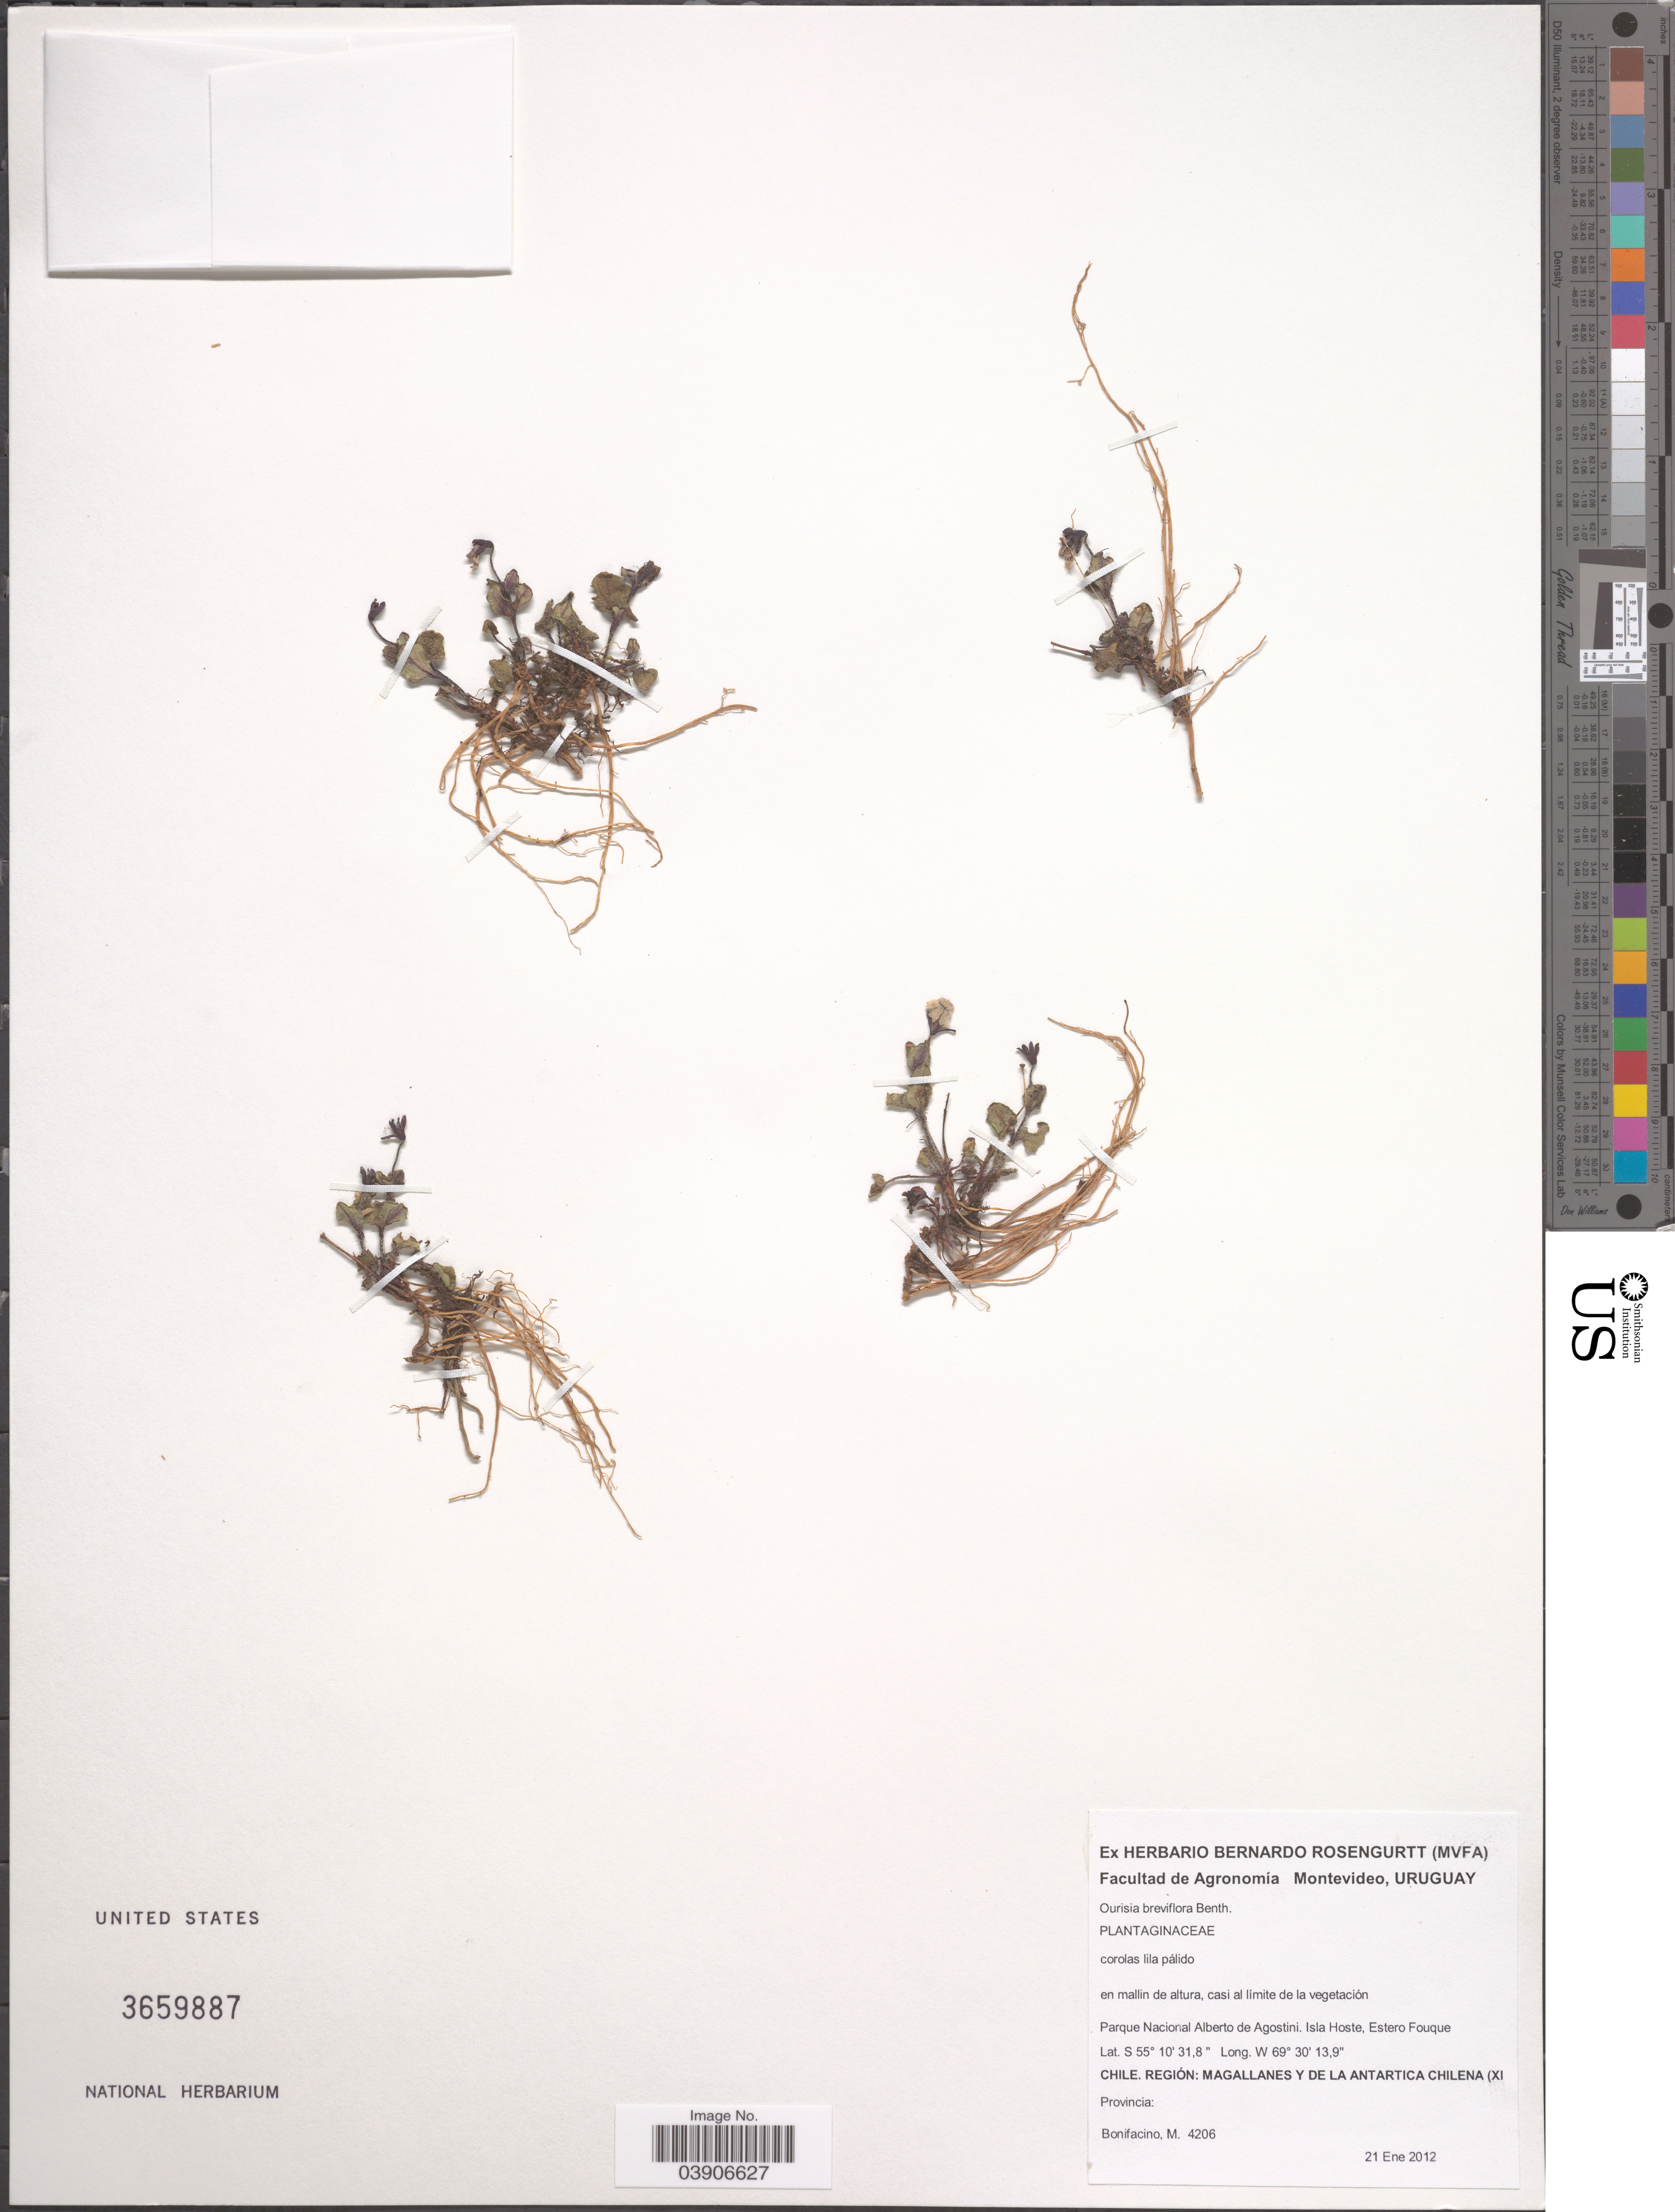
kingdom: Plantae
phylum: Tracheophyta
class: Magnoliopsida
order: Lamiales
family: Plantaginaceae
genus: Ourisia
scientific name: Ourisia ruellioides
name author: (L. f.) Kuntze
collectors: M. Bonifacino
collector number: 4206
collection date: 2012-01-21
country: Chile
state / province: Magallanes y de la Antártica Chilena (XII)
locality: Parque Nacional Alberto de Agostini. Isla Hoste, Estero Fouque.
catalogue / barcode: US 3659887